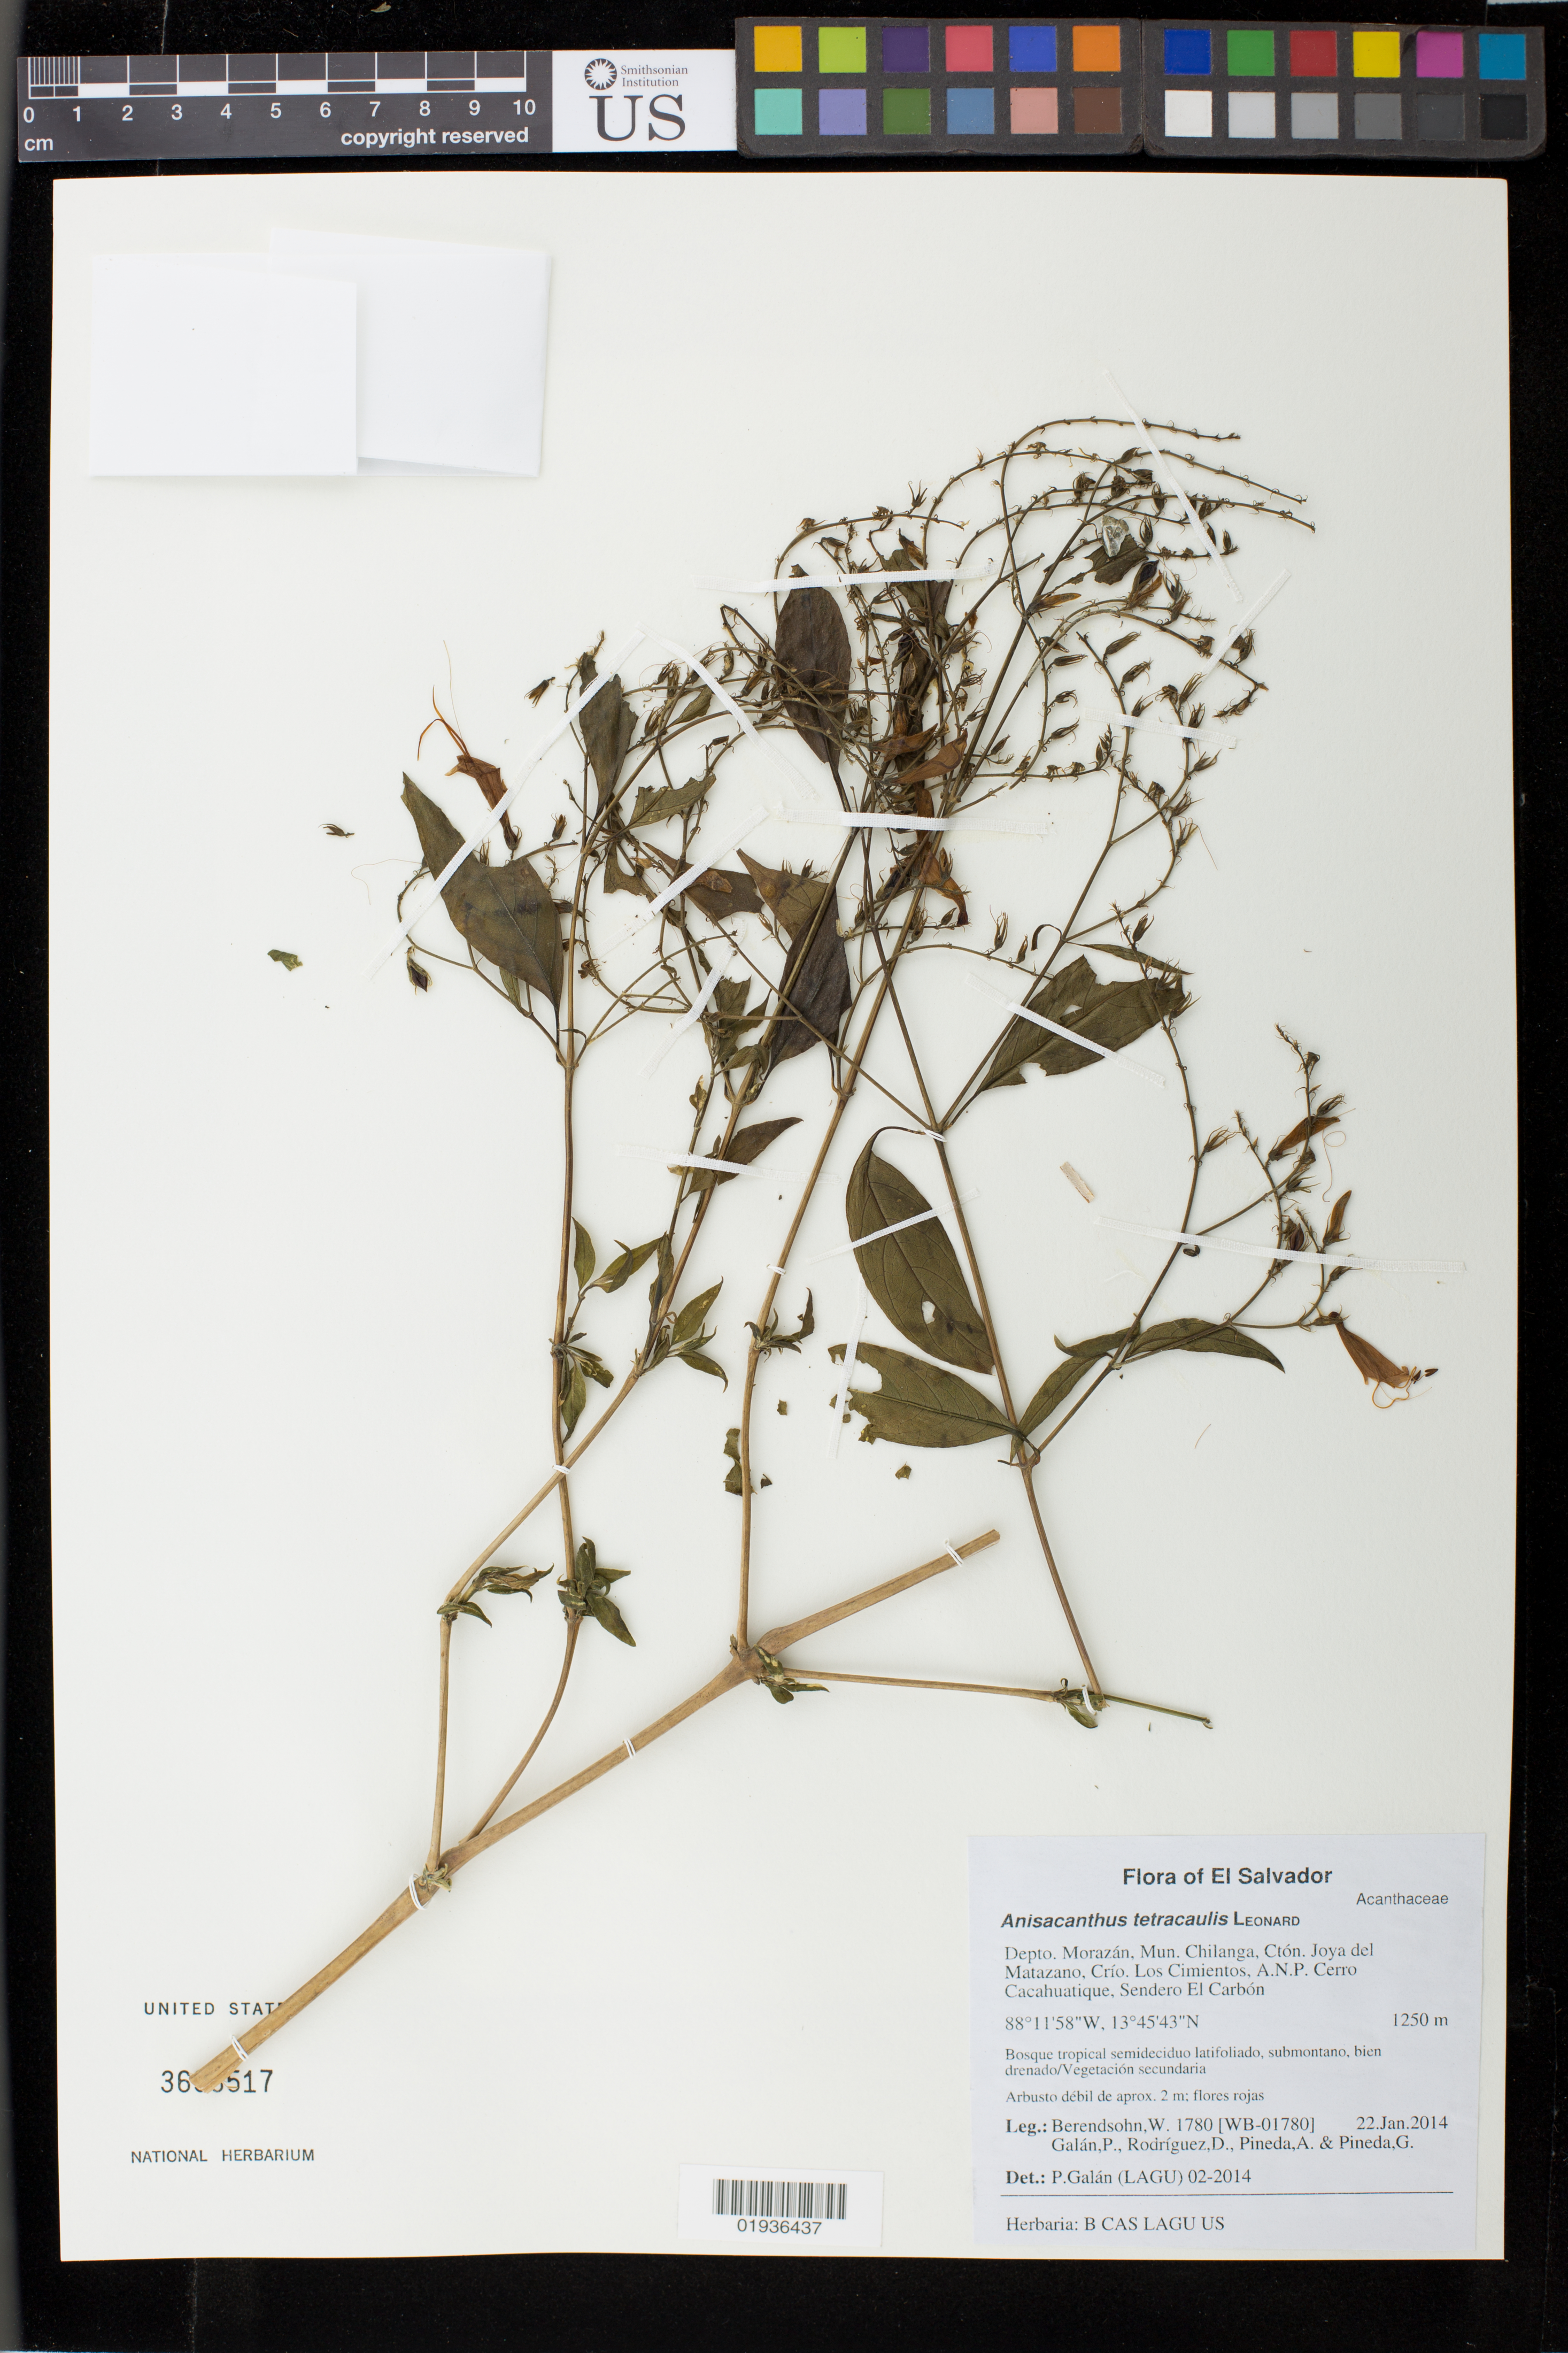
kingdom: Plantae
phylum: Tracheophyta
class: Magnoliopsida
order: Lamiales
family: Acanthaceae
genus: Anisacanthus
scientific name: Anisacanthus tetracaulis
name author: Leonard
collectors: W. Berendsohn, P. Galan, D. Rodriguez, A. Pineda & G. Pineda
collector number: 1780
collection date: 2014-01-22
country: El Salvador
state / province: Morazán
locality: Mun. Chilanga, Ctón. Joya del Matazano, Crío. Los Cimientos, A.N.P. Cerro Cacahuatique, Sendero El Carbón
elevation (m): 1250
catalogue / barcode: US 3696517